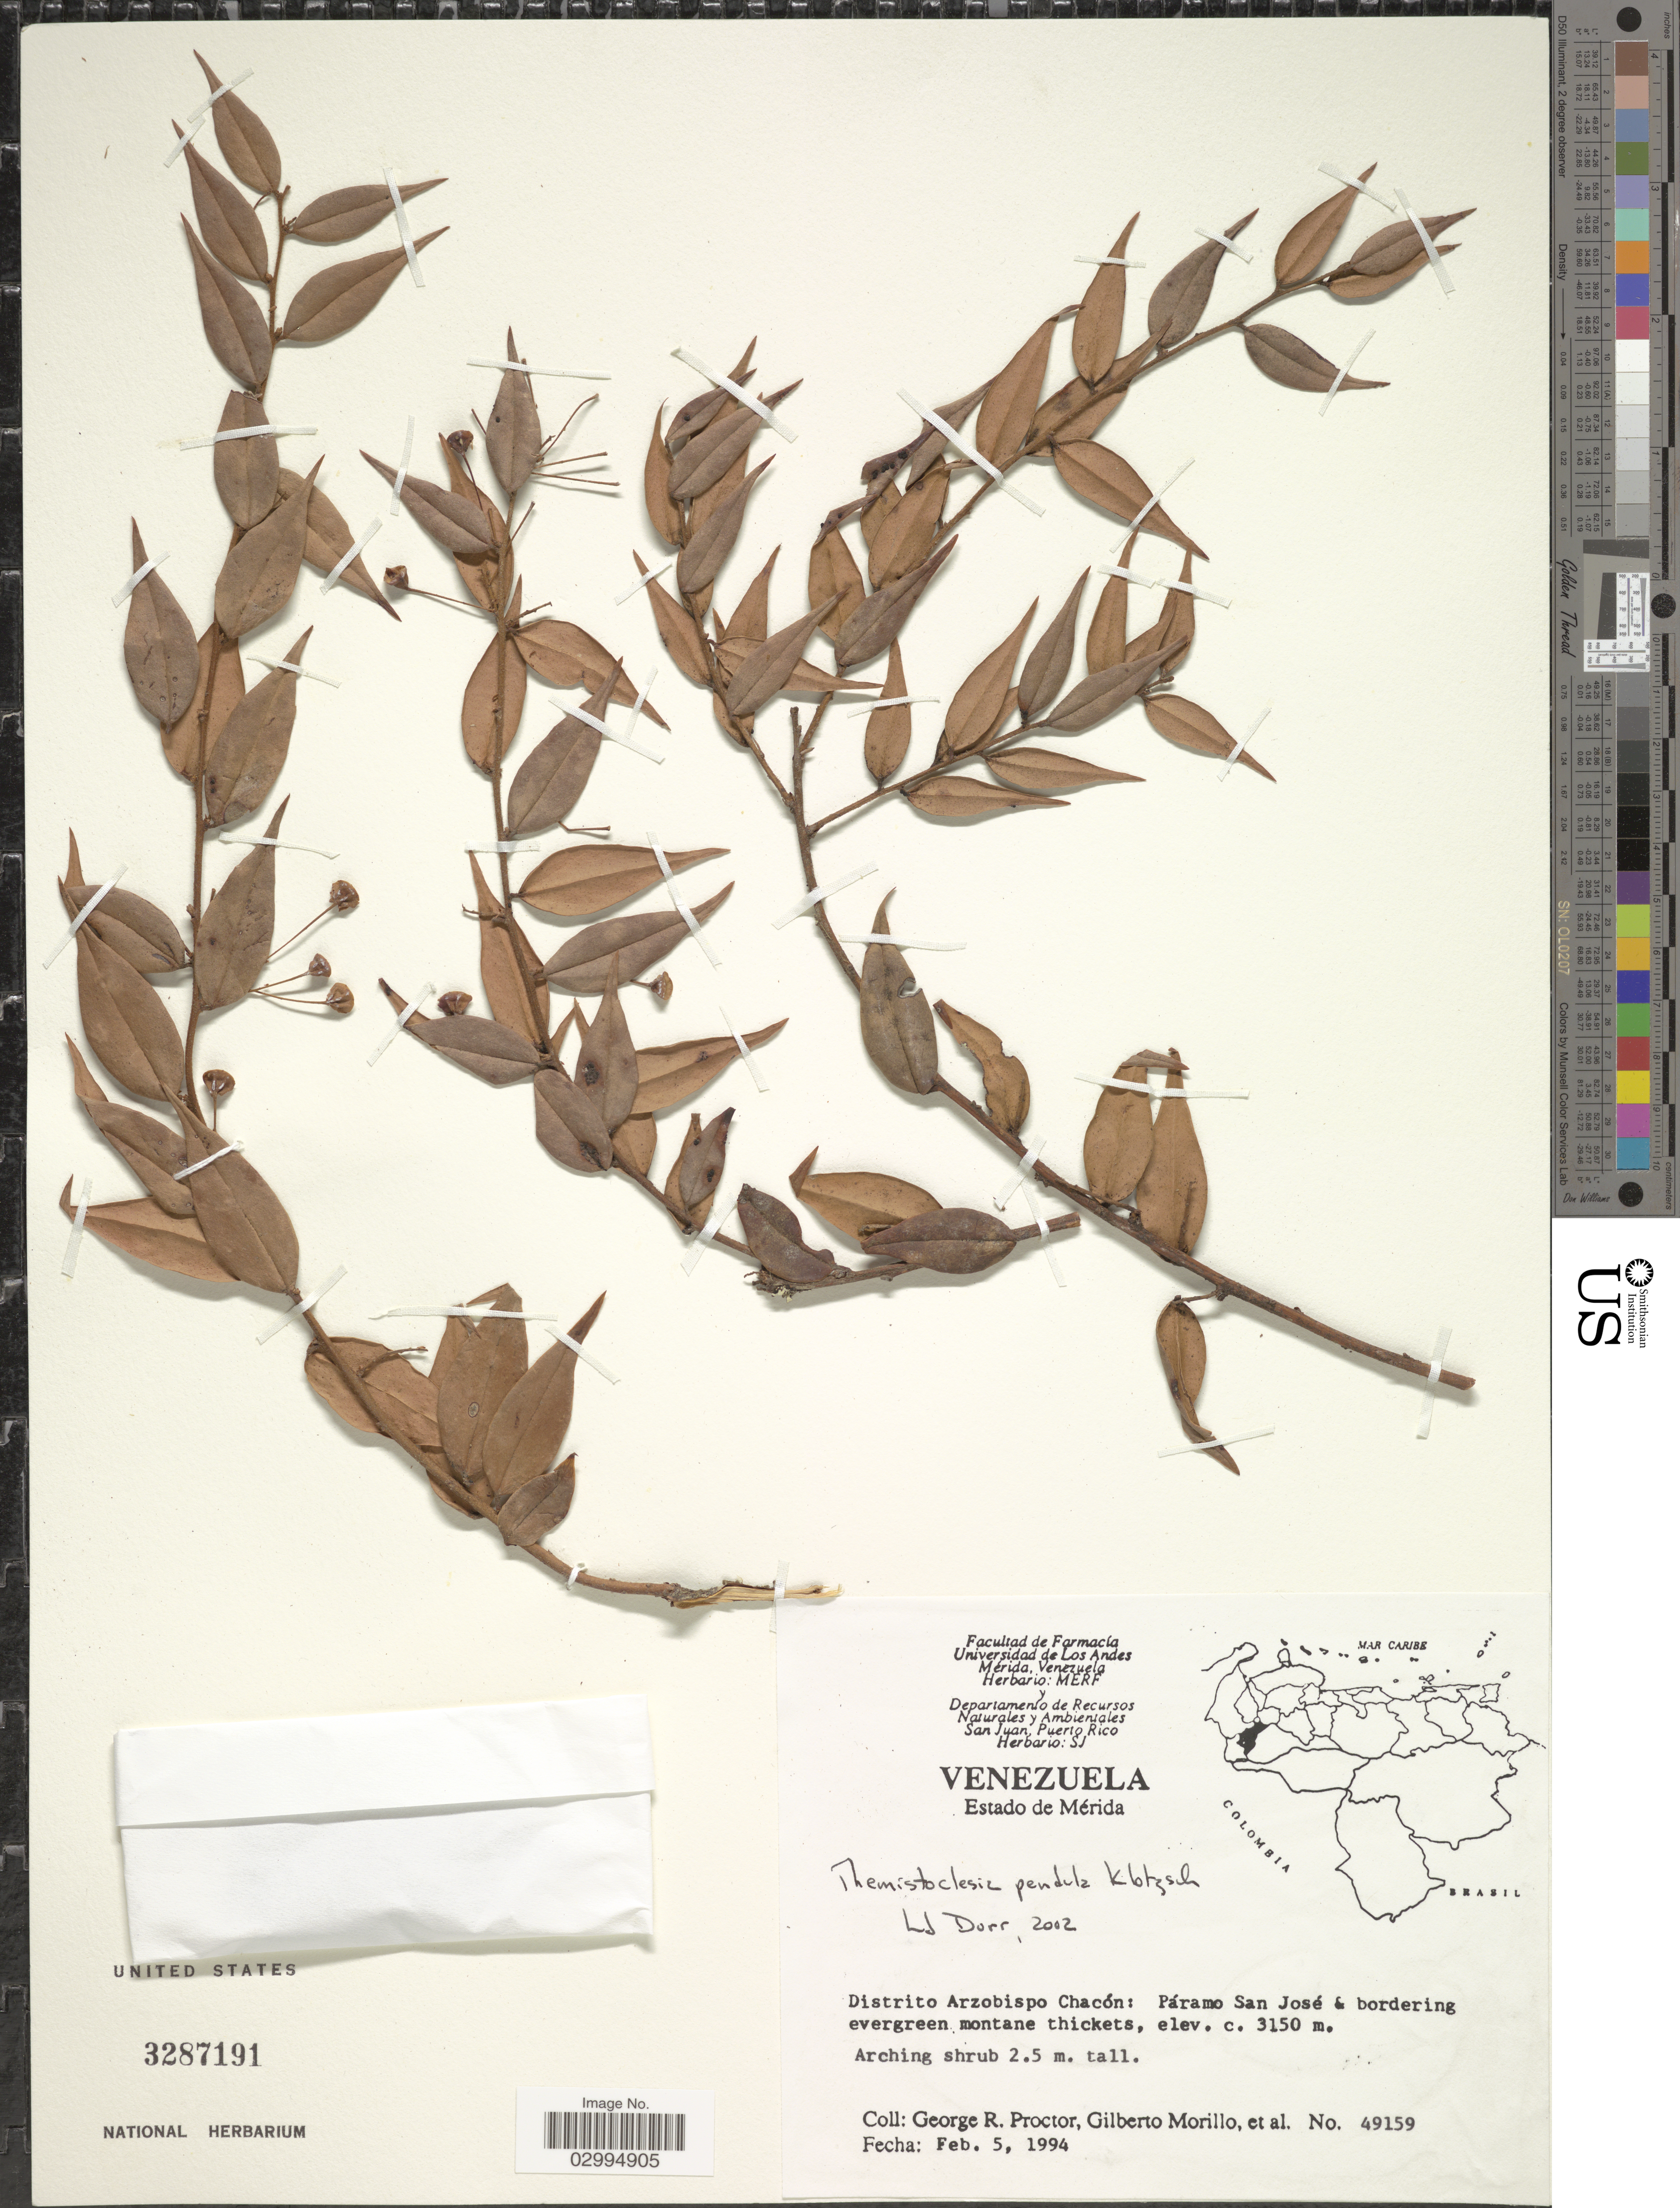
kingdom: Plantae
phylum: Tracheophyta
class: Magnoliopsida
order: Ericales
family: Ericaceae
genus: Themistoclesia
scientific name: Themistoclesia pendula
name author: Moritz ex Klotzsch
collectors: G. R. Proctor, G. N. Morillo & et al.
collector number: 49159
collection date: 1994-02-05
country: Venezuela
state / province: Mérida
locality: Distrito Arzobispo Chacón: Páramo San José & bordering evergreen montane thickets.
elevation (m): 3150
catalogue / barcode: US 3287191